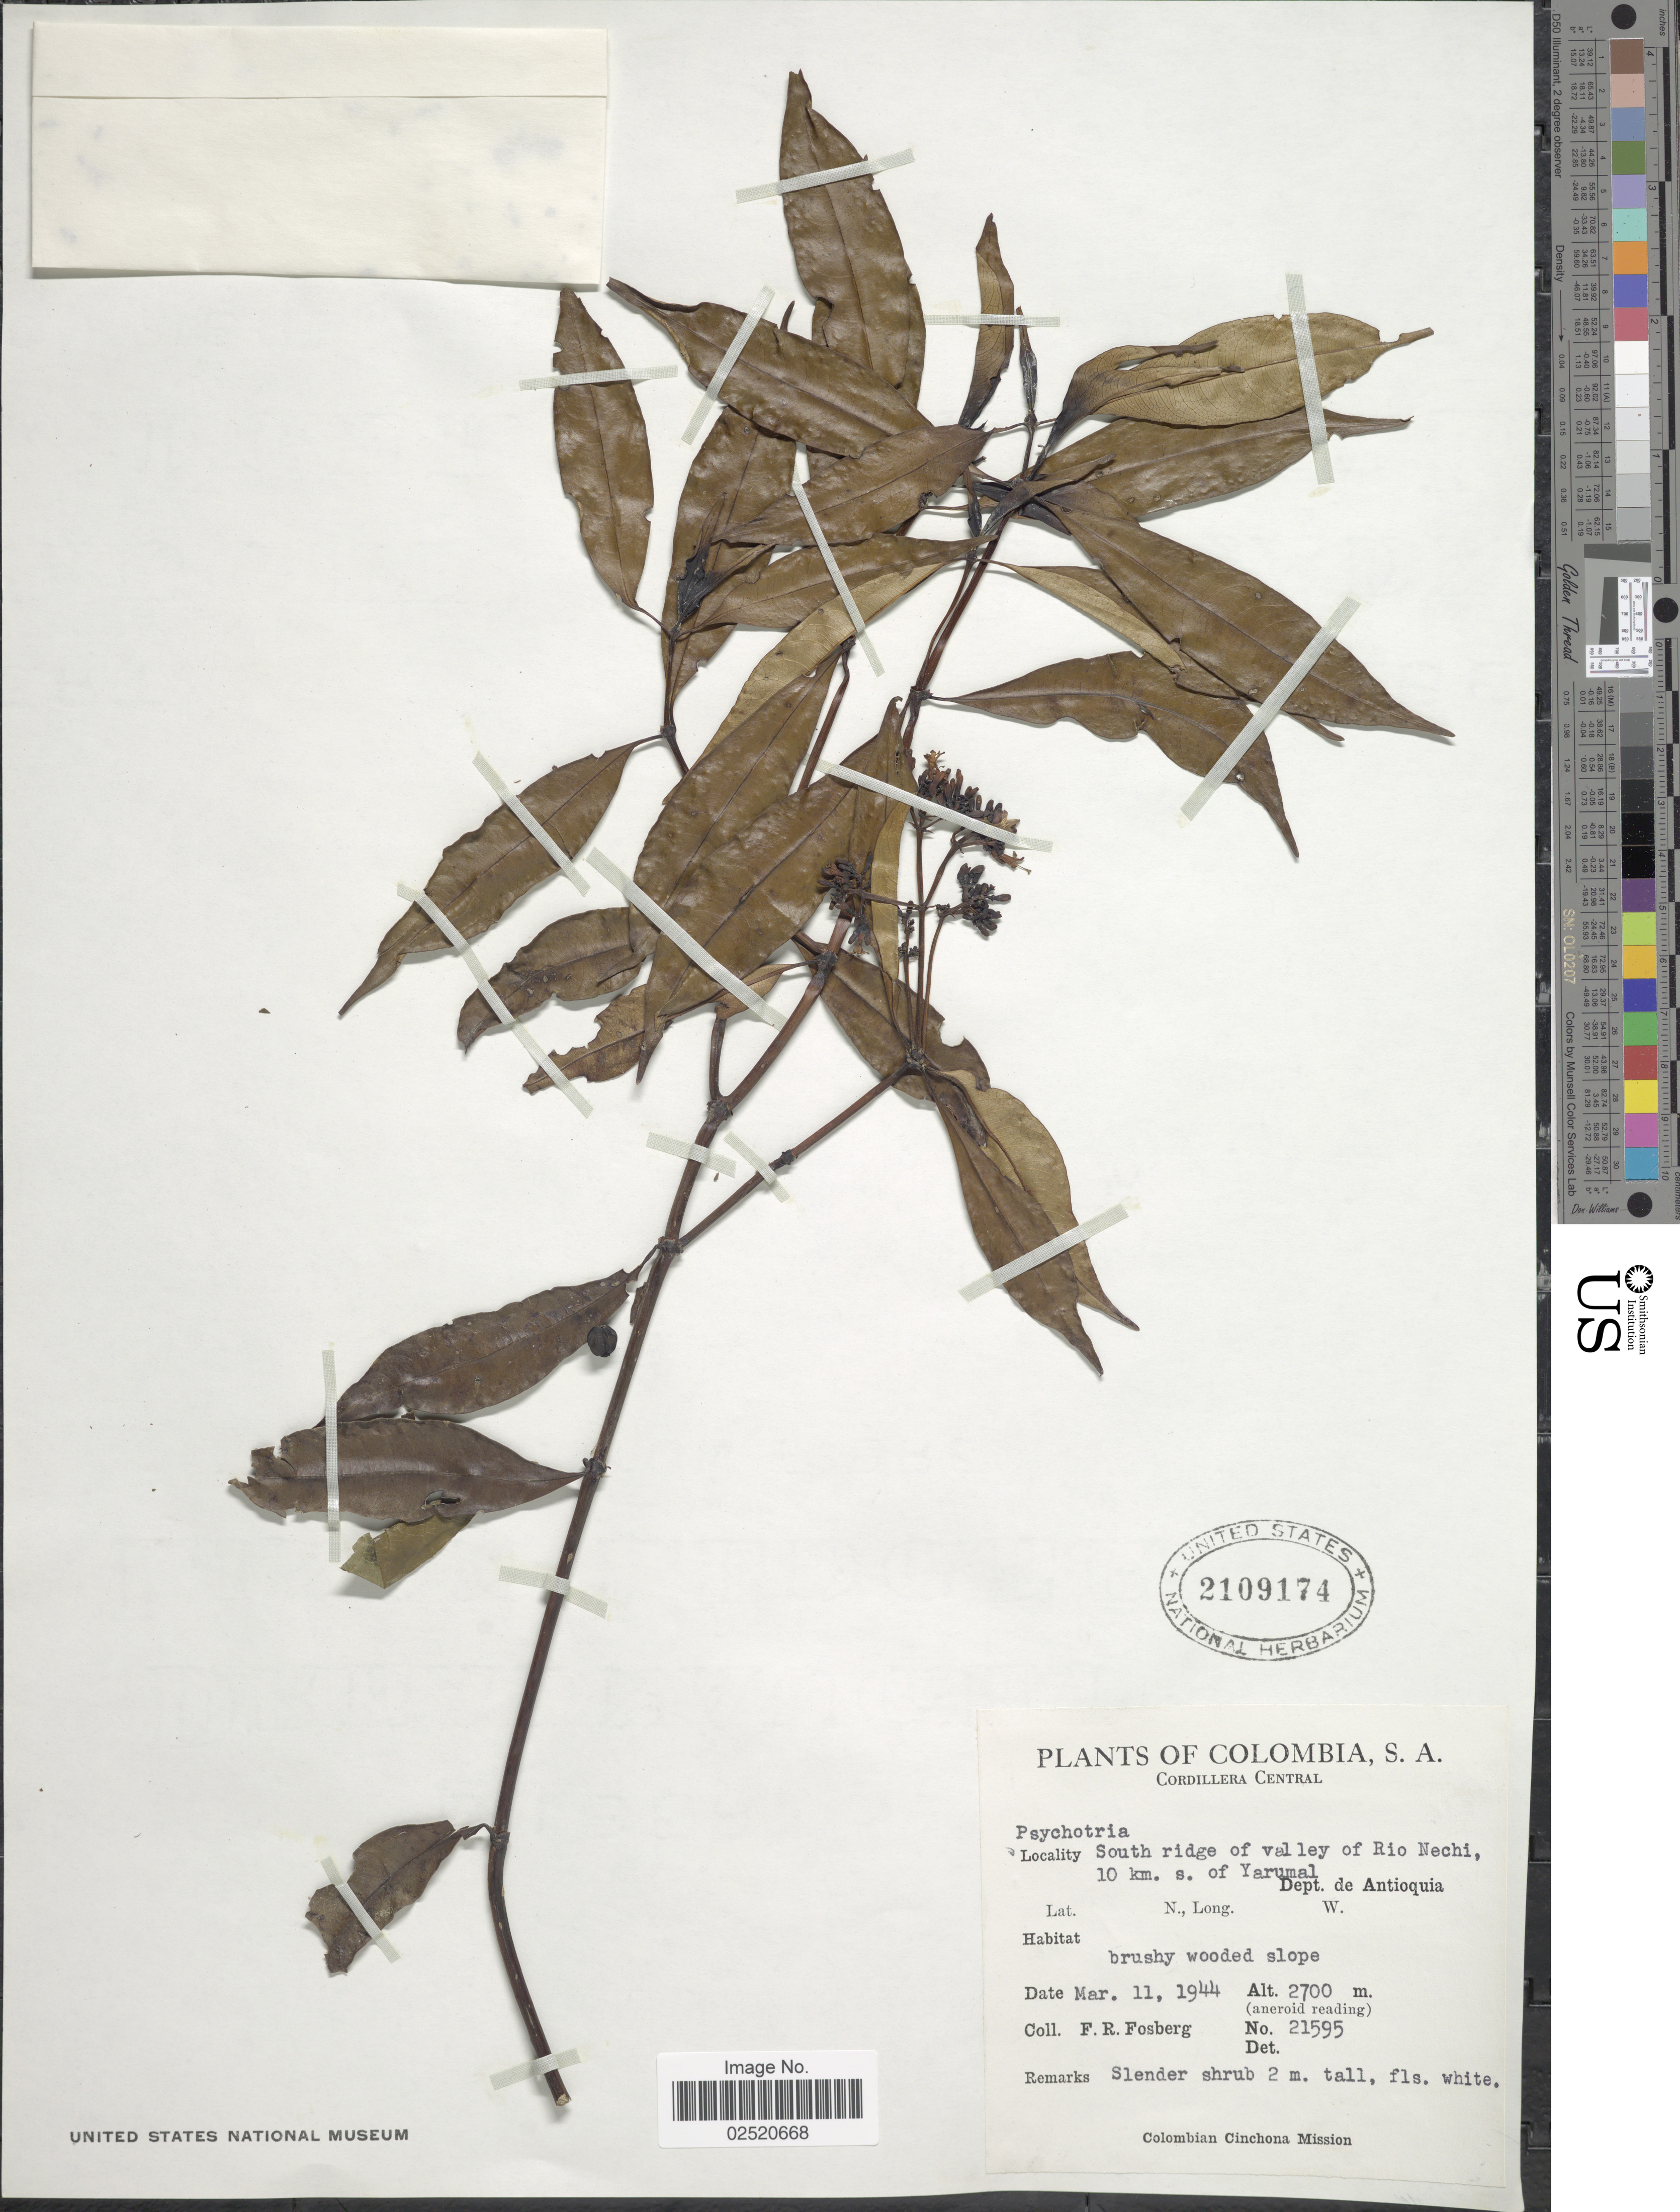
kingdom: Plantae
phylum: Tracheophyta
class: Magnoliopsida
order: Gentianales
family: Rubiaceae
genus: Psychotria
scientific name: Psychotria sp.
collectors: F. R. Fosberg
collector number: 21595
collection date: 1944-03-11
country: Colombia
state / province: Antioquia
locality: Cordillera Central. South ridge of valley of Rio Nechi, 10 km. s. of Yarumal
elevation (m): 2700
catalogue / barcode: US 2190174